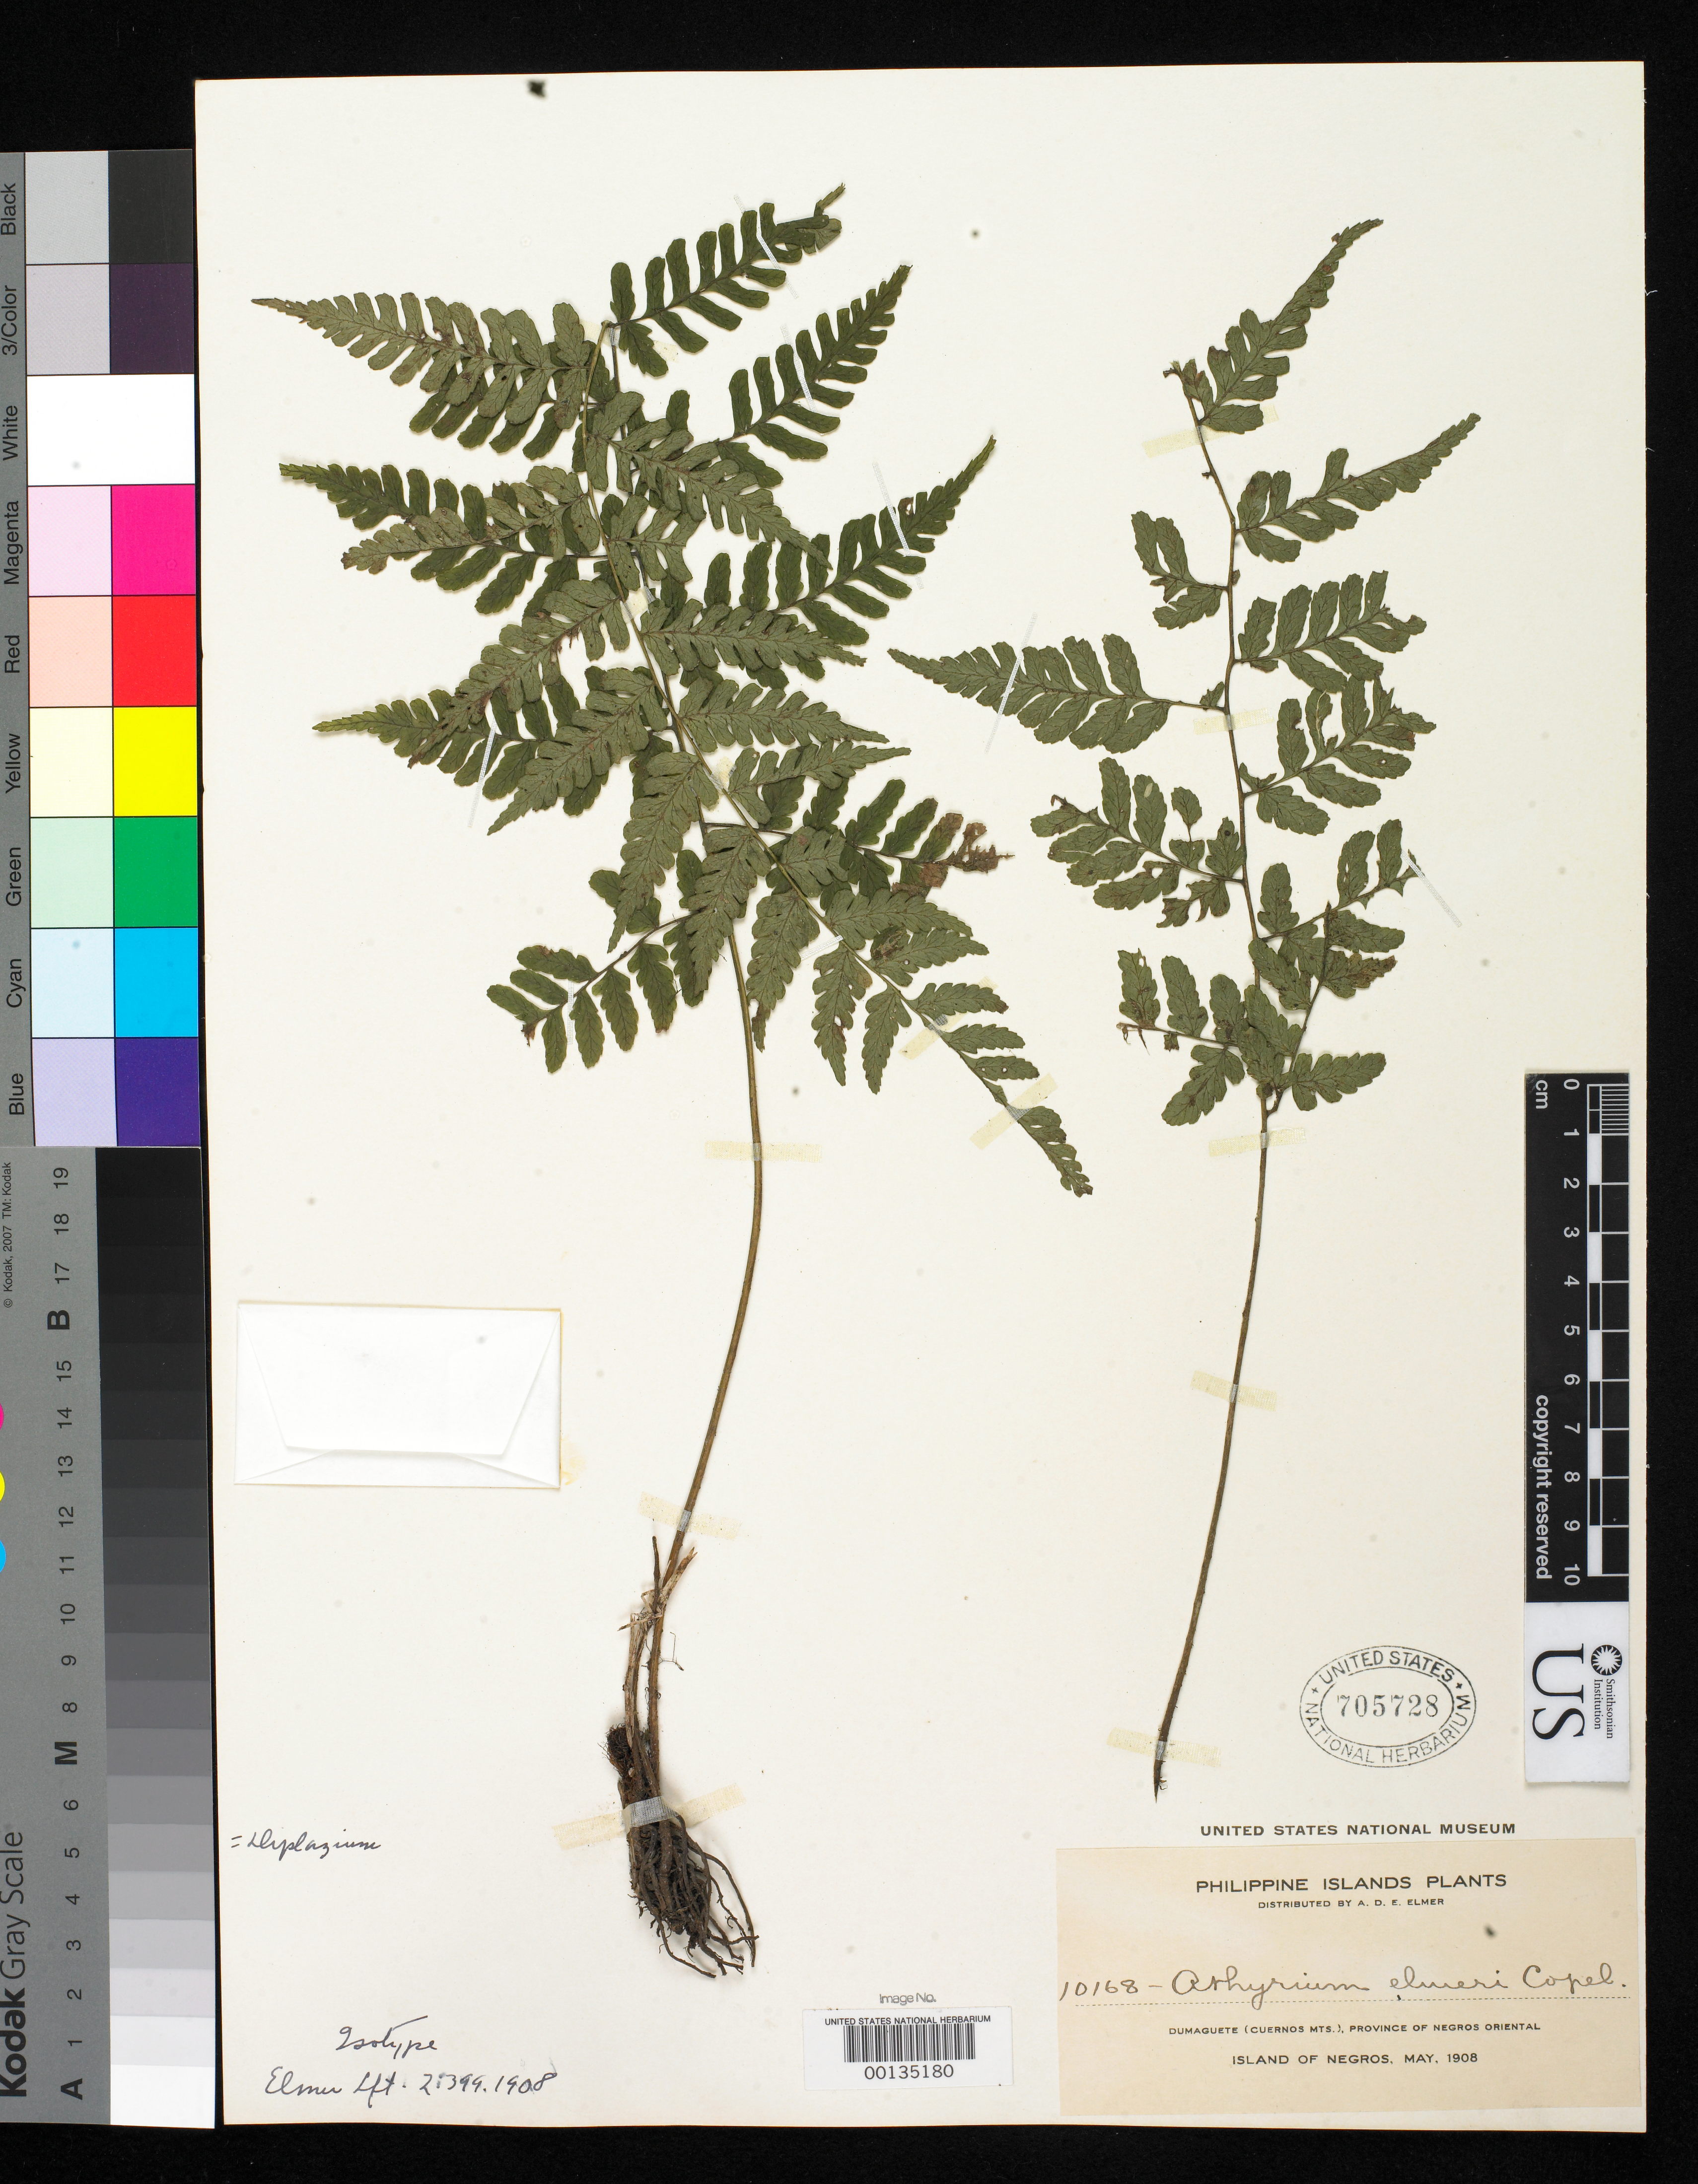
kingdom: Plantae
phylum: Tracheophyta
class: Polypodiopsida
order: Polypodiales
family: Athyriaceae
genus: Athyrium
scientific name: Athyrium elmeri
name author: Copel. in Elmer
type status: Isotype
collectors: A. D. E. Elmer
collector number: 10168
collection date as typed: May 1906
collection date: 1906-05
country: Philippines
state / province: Central Visayas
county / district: Negros Oriental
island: Negros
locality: Dumaguete, Cuernos Mountains.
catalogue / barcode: US 705728